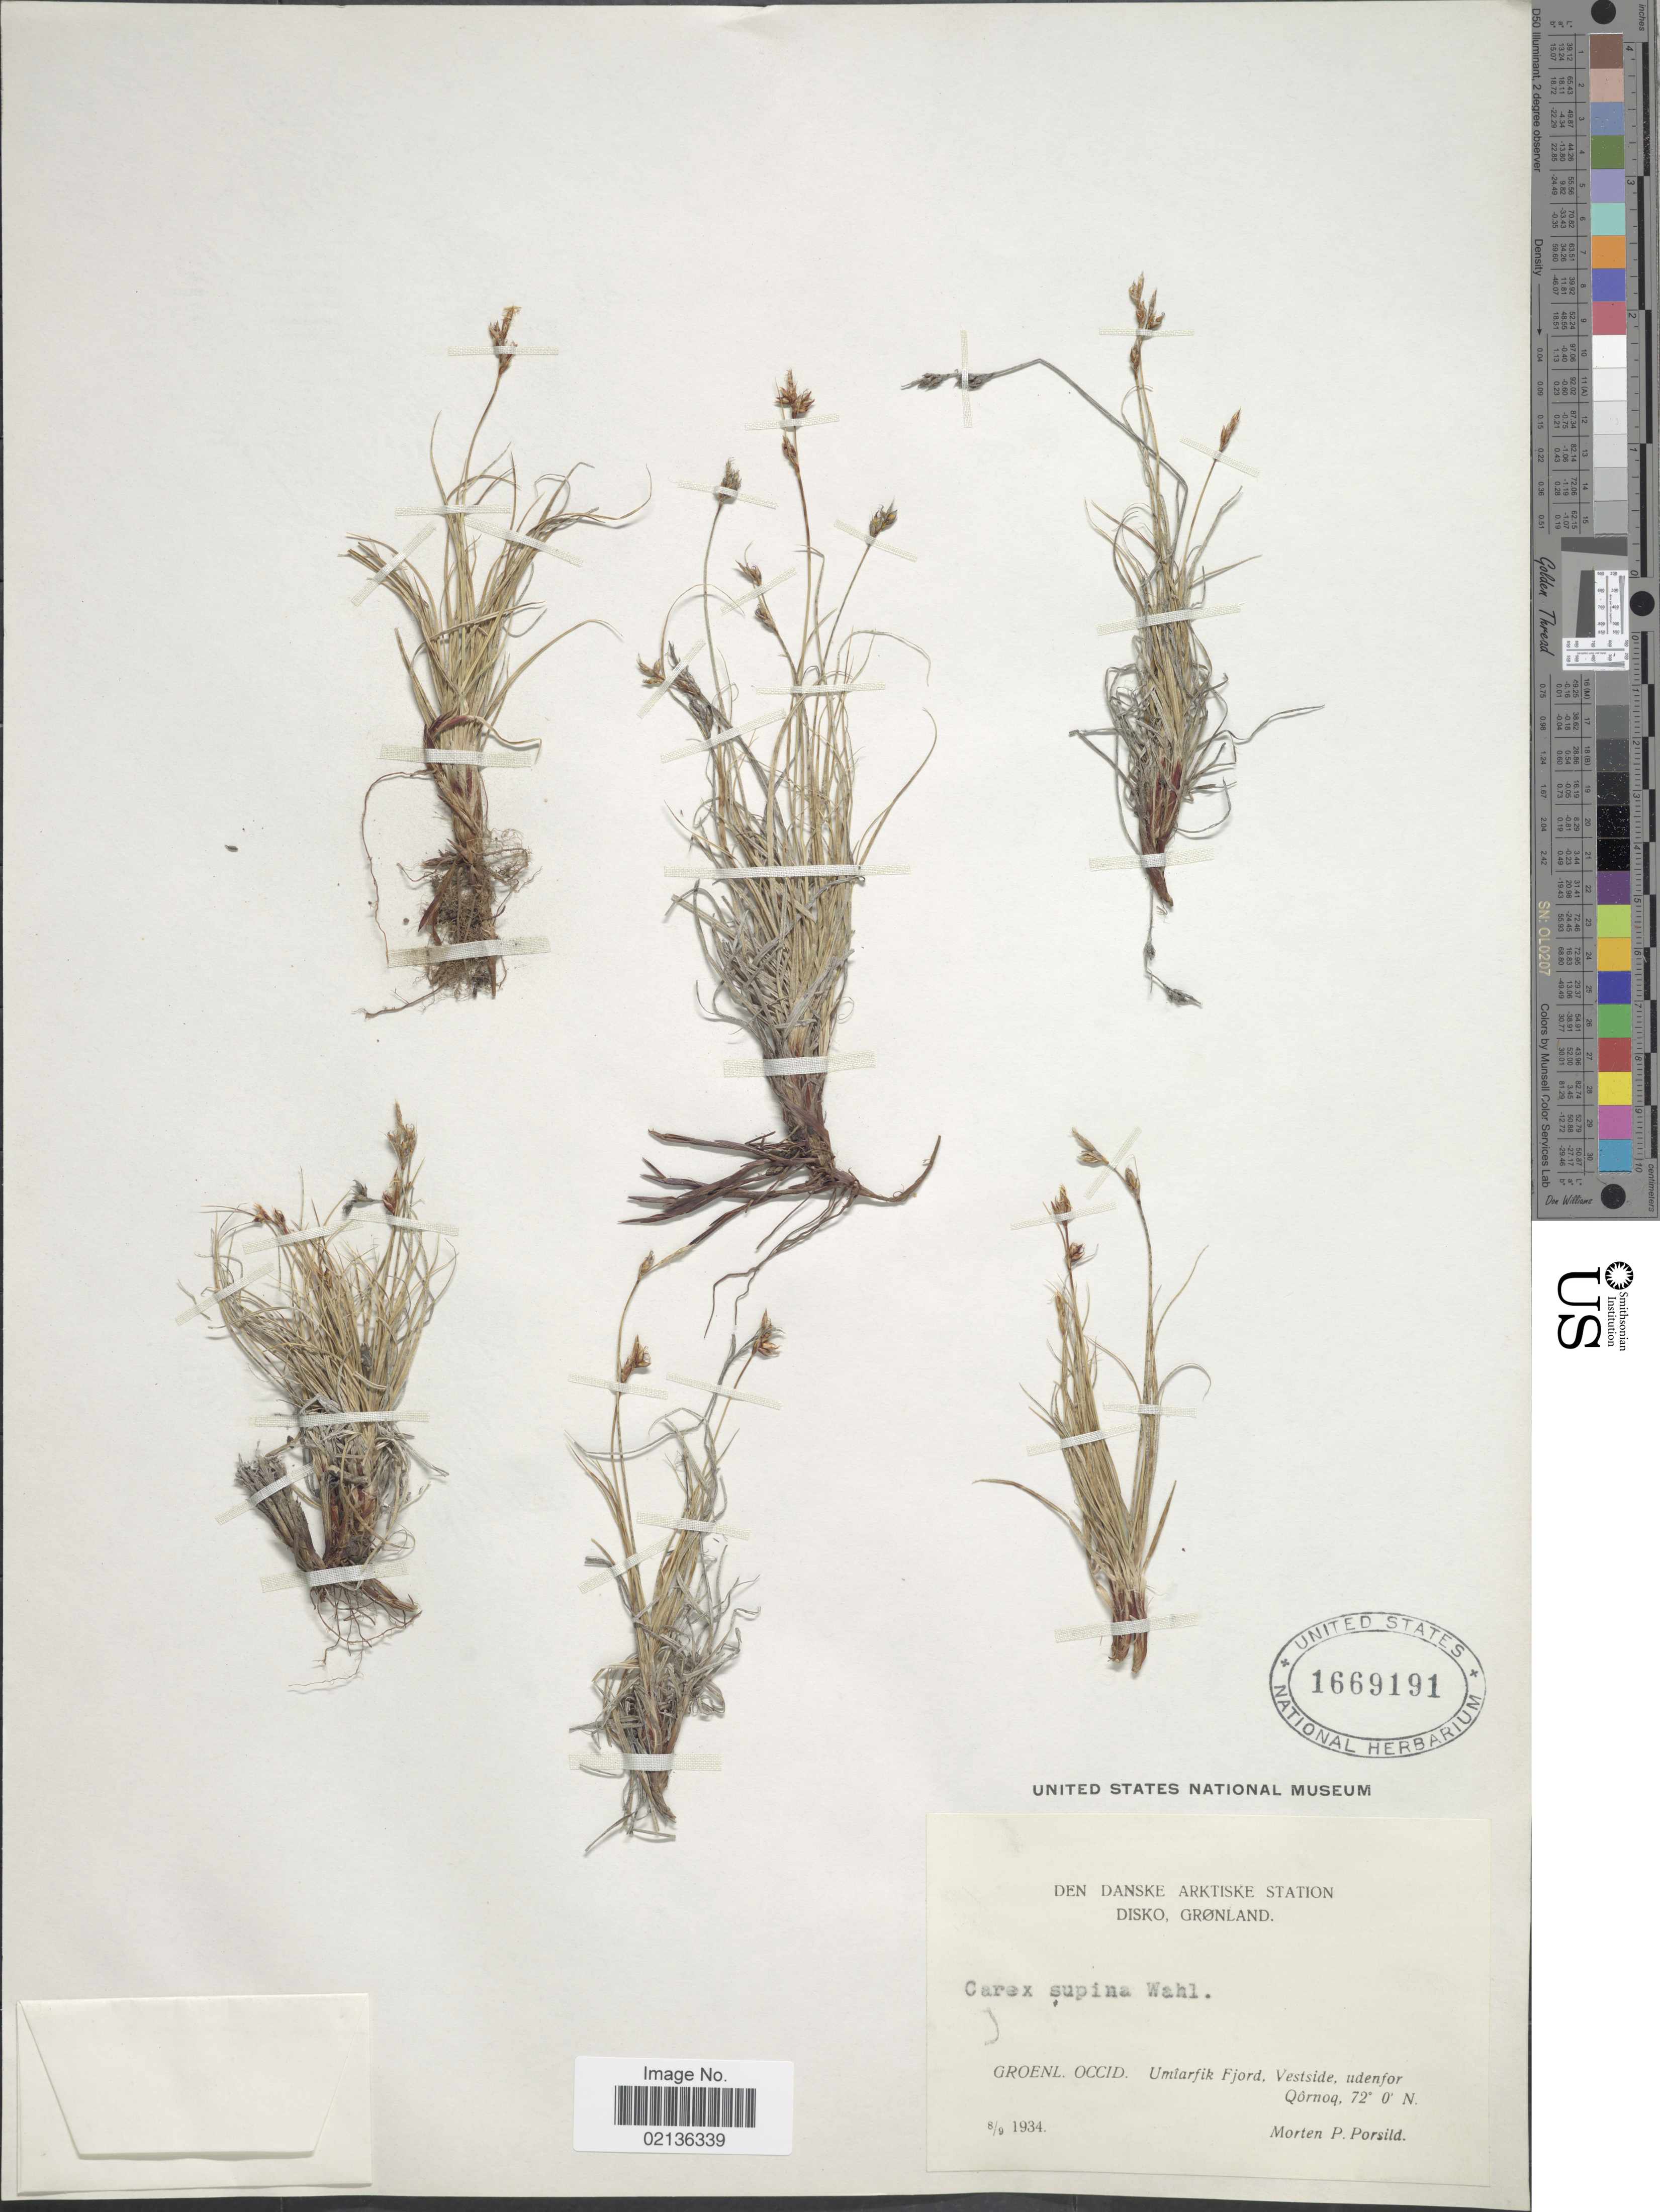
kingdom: Plantae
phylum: Tracheophyta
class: Liliopsida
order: Poales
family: Cyperaceae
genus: Carex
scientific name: Carex supina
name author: Willd. ex Wahlenb.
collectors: M. P. Porsild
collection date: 1934-09-08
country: Greenland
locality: Den Danske Arktiske Station, Disko, Grønland, Groenl. occid. Umiarfik Fjord, Vestside, udenfor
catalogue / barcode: US 1669191